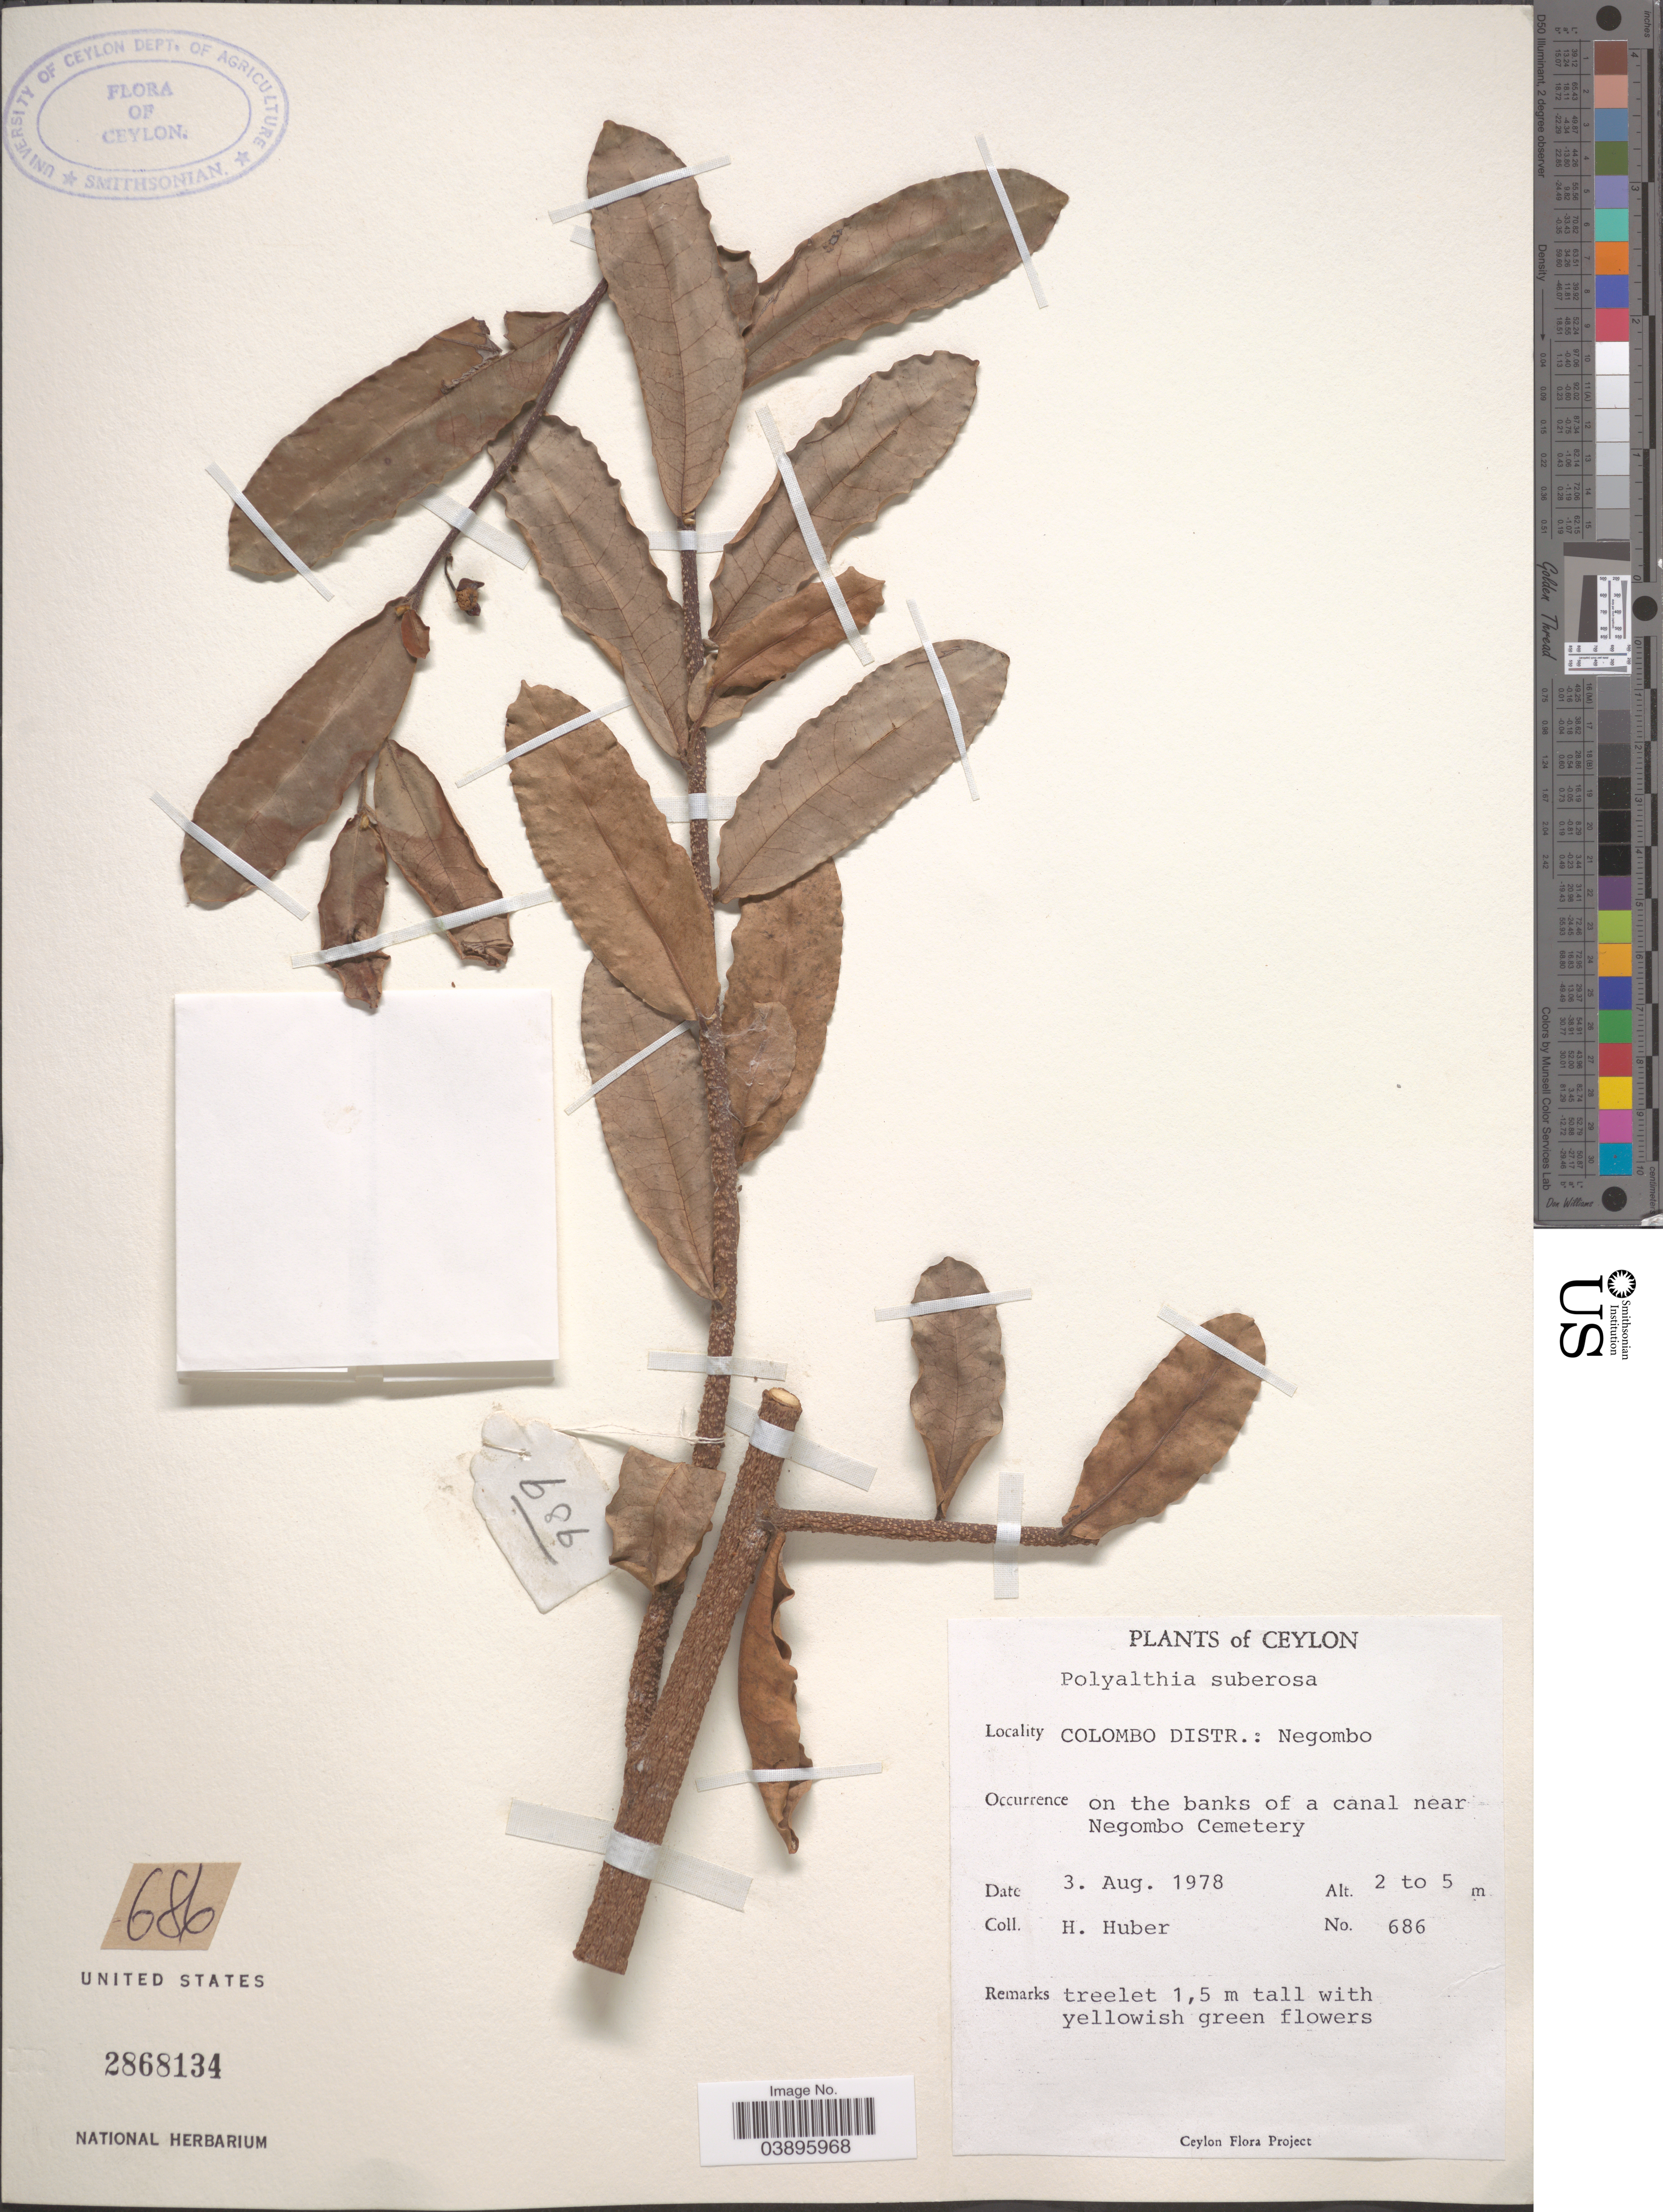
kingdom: Plantae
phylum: Tracheophyta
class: Magnoliopsida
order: Magnoliales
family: Annonaceae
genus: Polyalthia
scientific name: Polyalthia suberosa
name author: (Roxb.) Thwaites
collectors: H. Huber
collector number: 686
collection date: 1978-08-03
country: Sri Lanka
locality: Ceylon. Colombo Distr.: Negombo. On the banks of a canal near Negombo Cemetery.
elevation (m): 2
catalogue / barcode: US 2868134